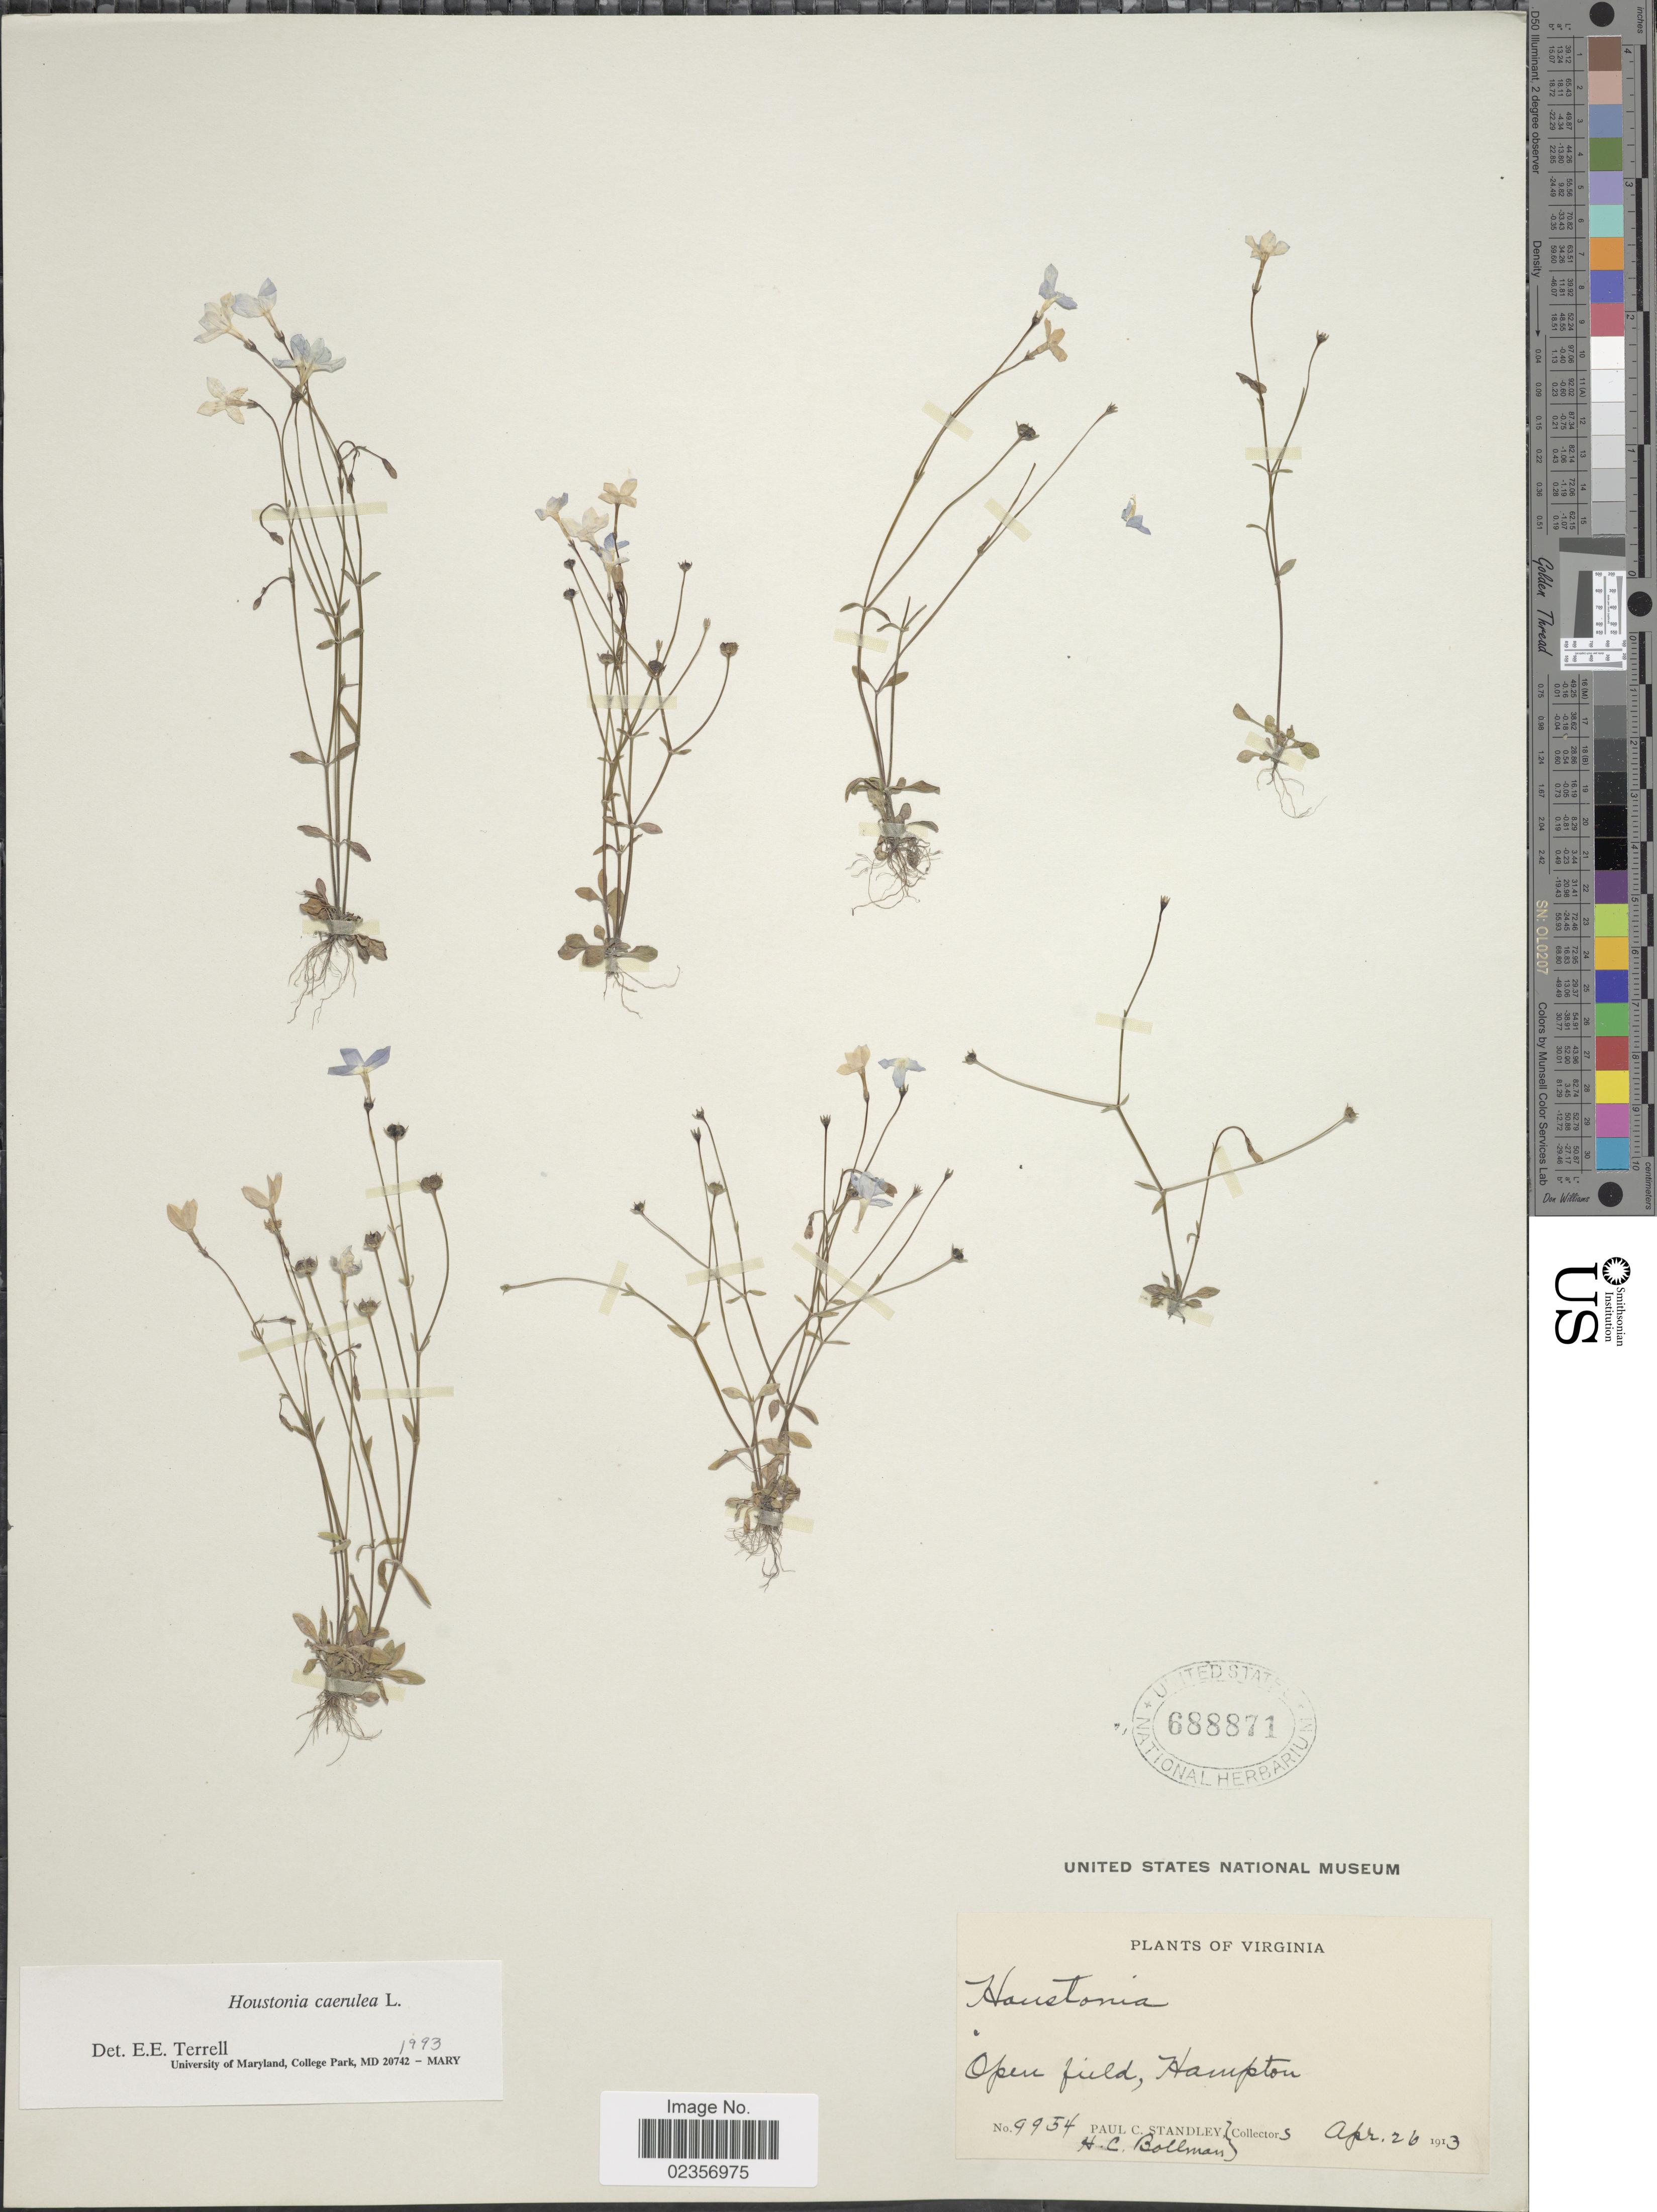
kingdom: Plantae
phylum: Tracheophyta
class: Magnoliopsida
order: Gentianales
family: Rubiaceae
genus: Houstonia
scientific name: Houstonia caerulea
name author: L.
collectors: P. C. Standley & H. C. Bollman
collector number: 9954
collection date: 1913-04-26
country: United States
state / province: Virginia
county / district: City of Hampton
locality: Open field, Hampton.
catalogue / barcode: US 688871